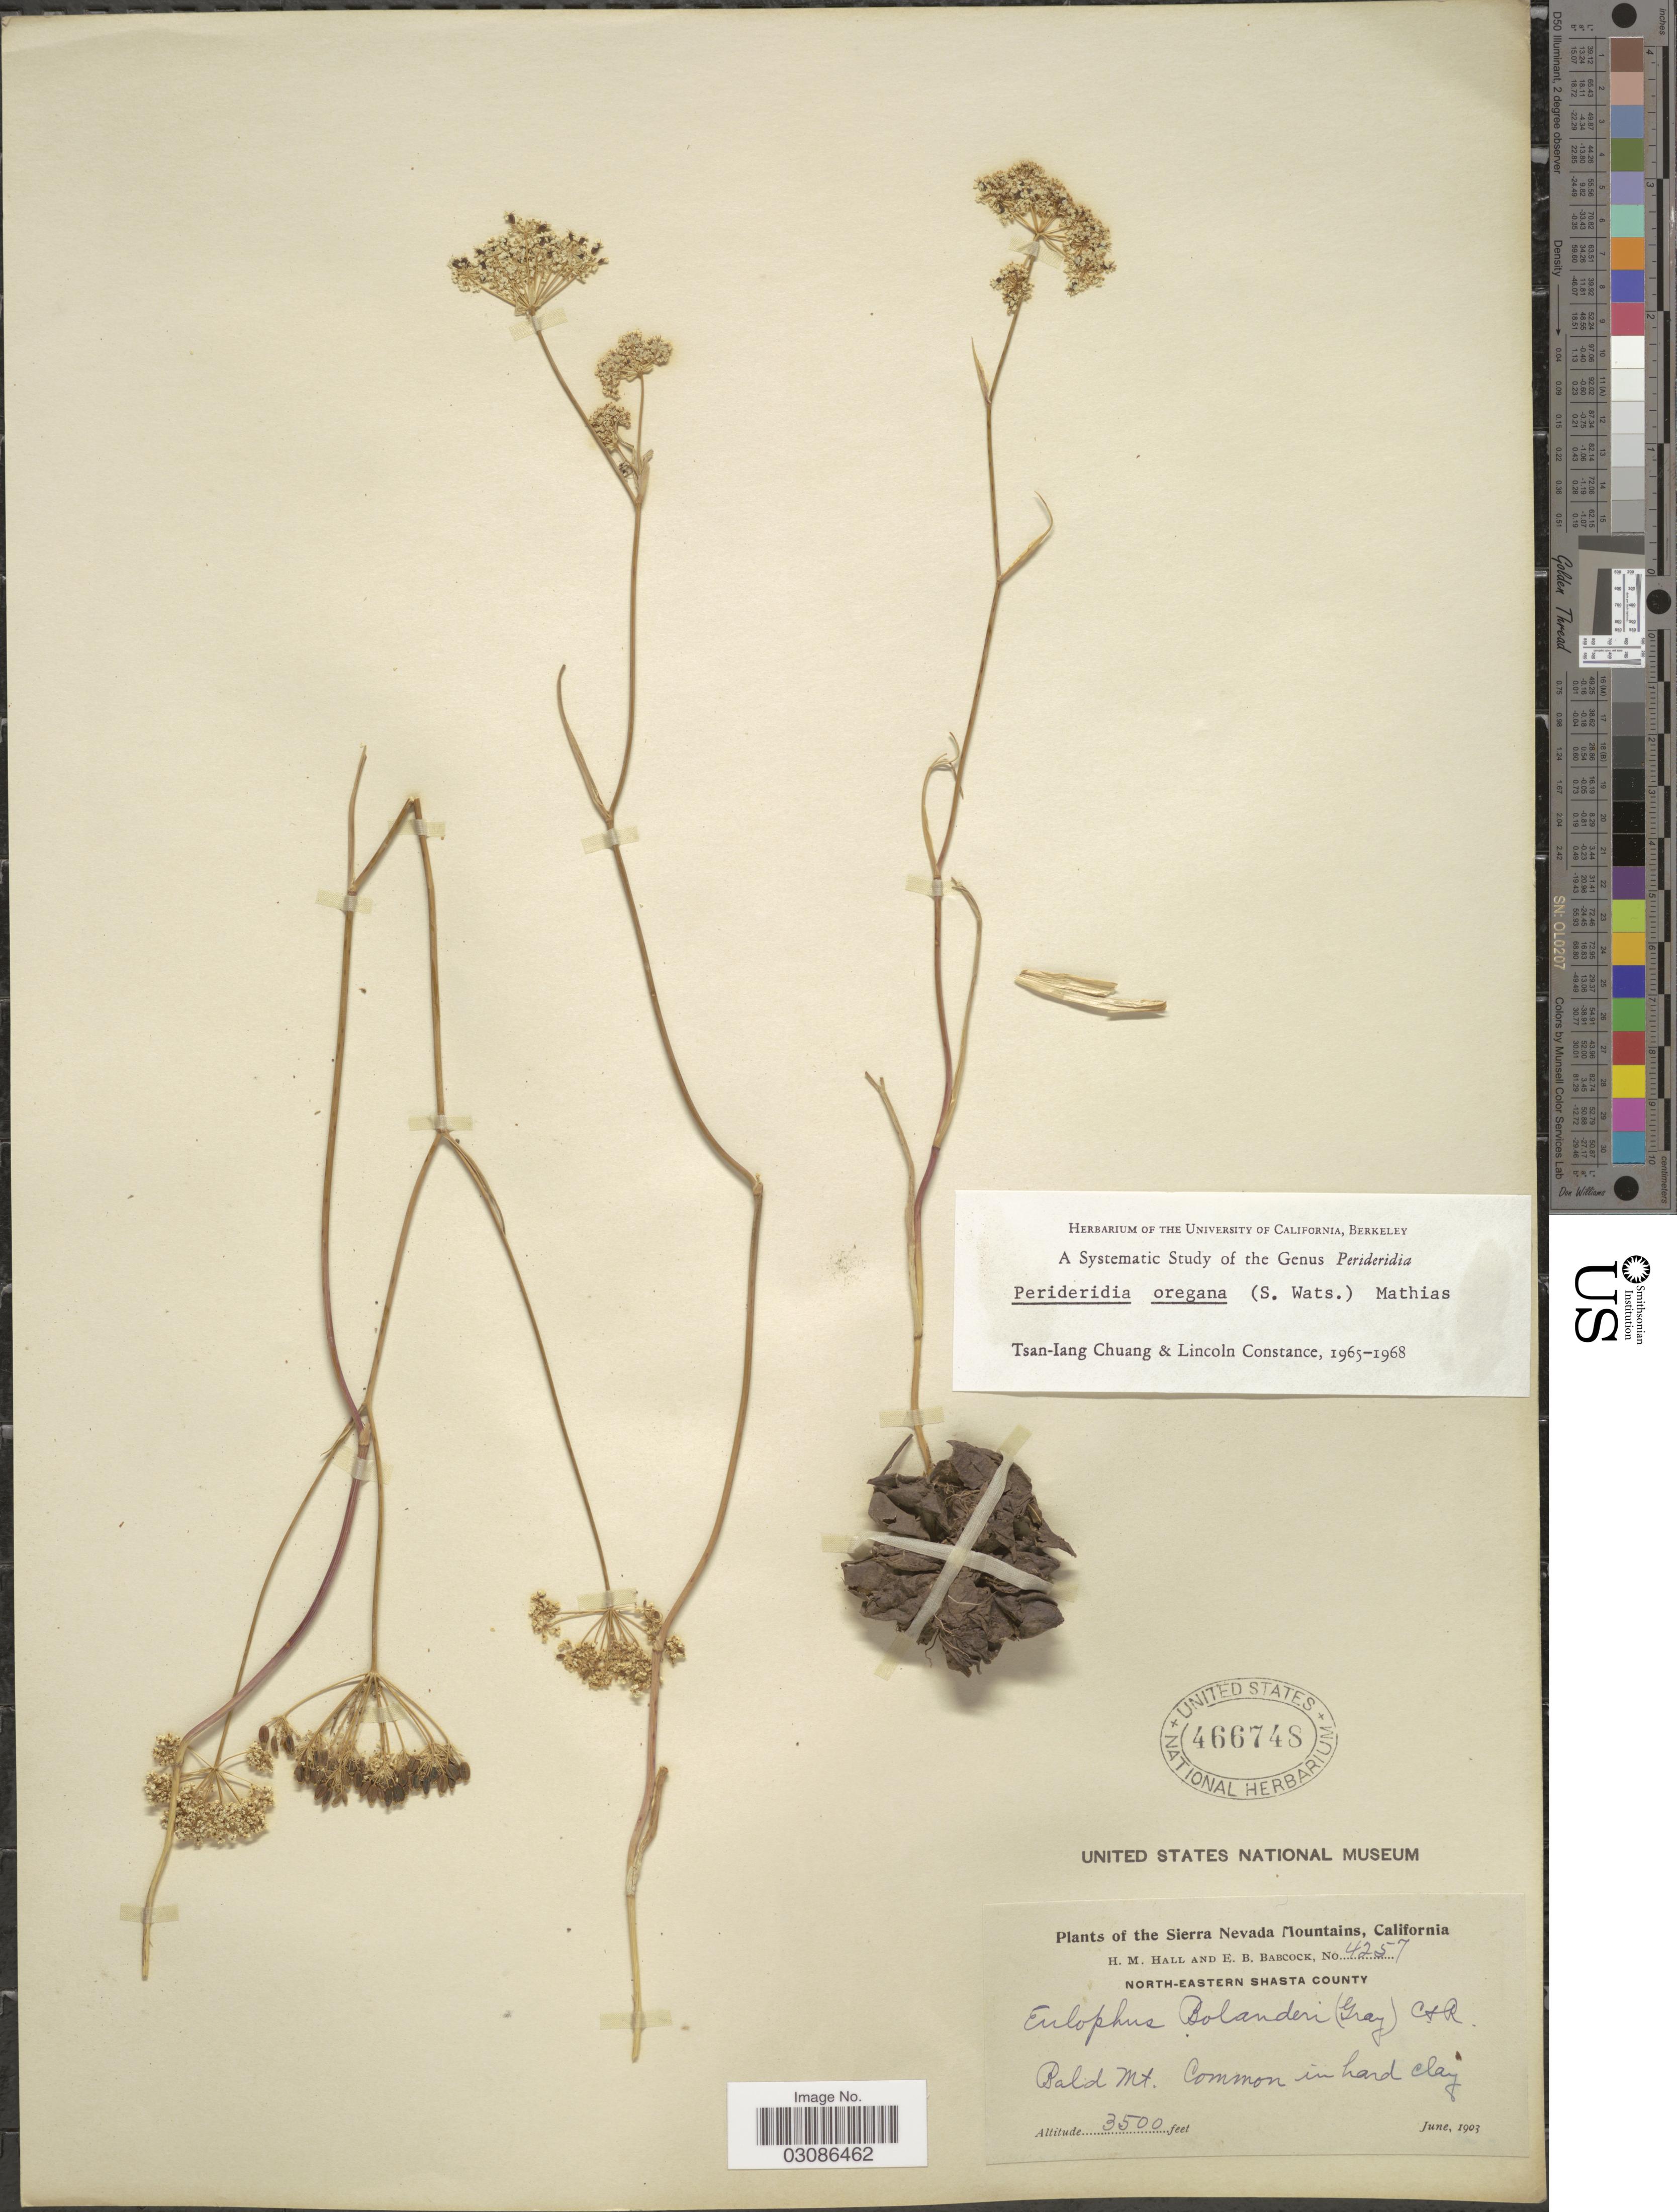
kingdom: Plantae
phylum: Tracheophyta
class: Magnoliopsida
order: Apiales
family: Apiaceae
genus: Perideridia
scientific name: Perideridia oregana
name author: (S. Watson) Mathias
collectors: H. M. Hall & E. B. Babcock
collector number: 4257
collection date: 1903-06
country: United States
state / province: California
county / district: Shasta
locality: The Sierra Nevada Mountains, North-Eastern Shasta County, Bald Mt.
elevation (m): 1067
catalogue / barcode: US 466748